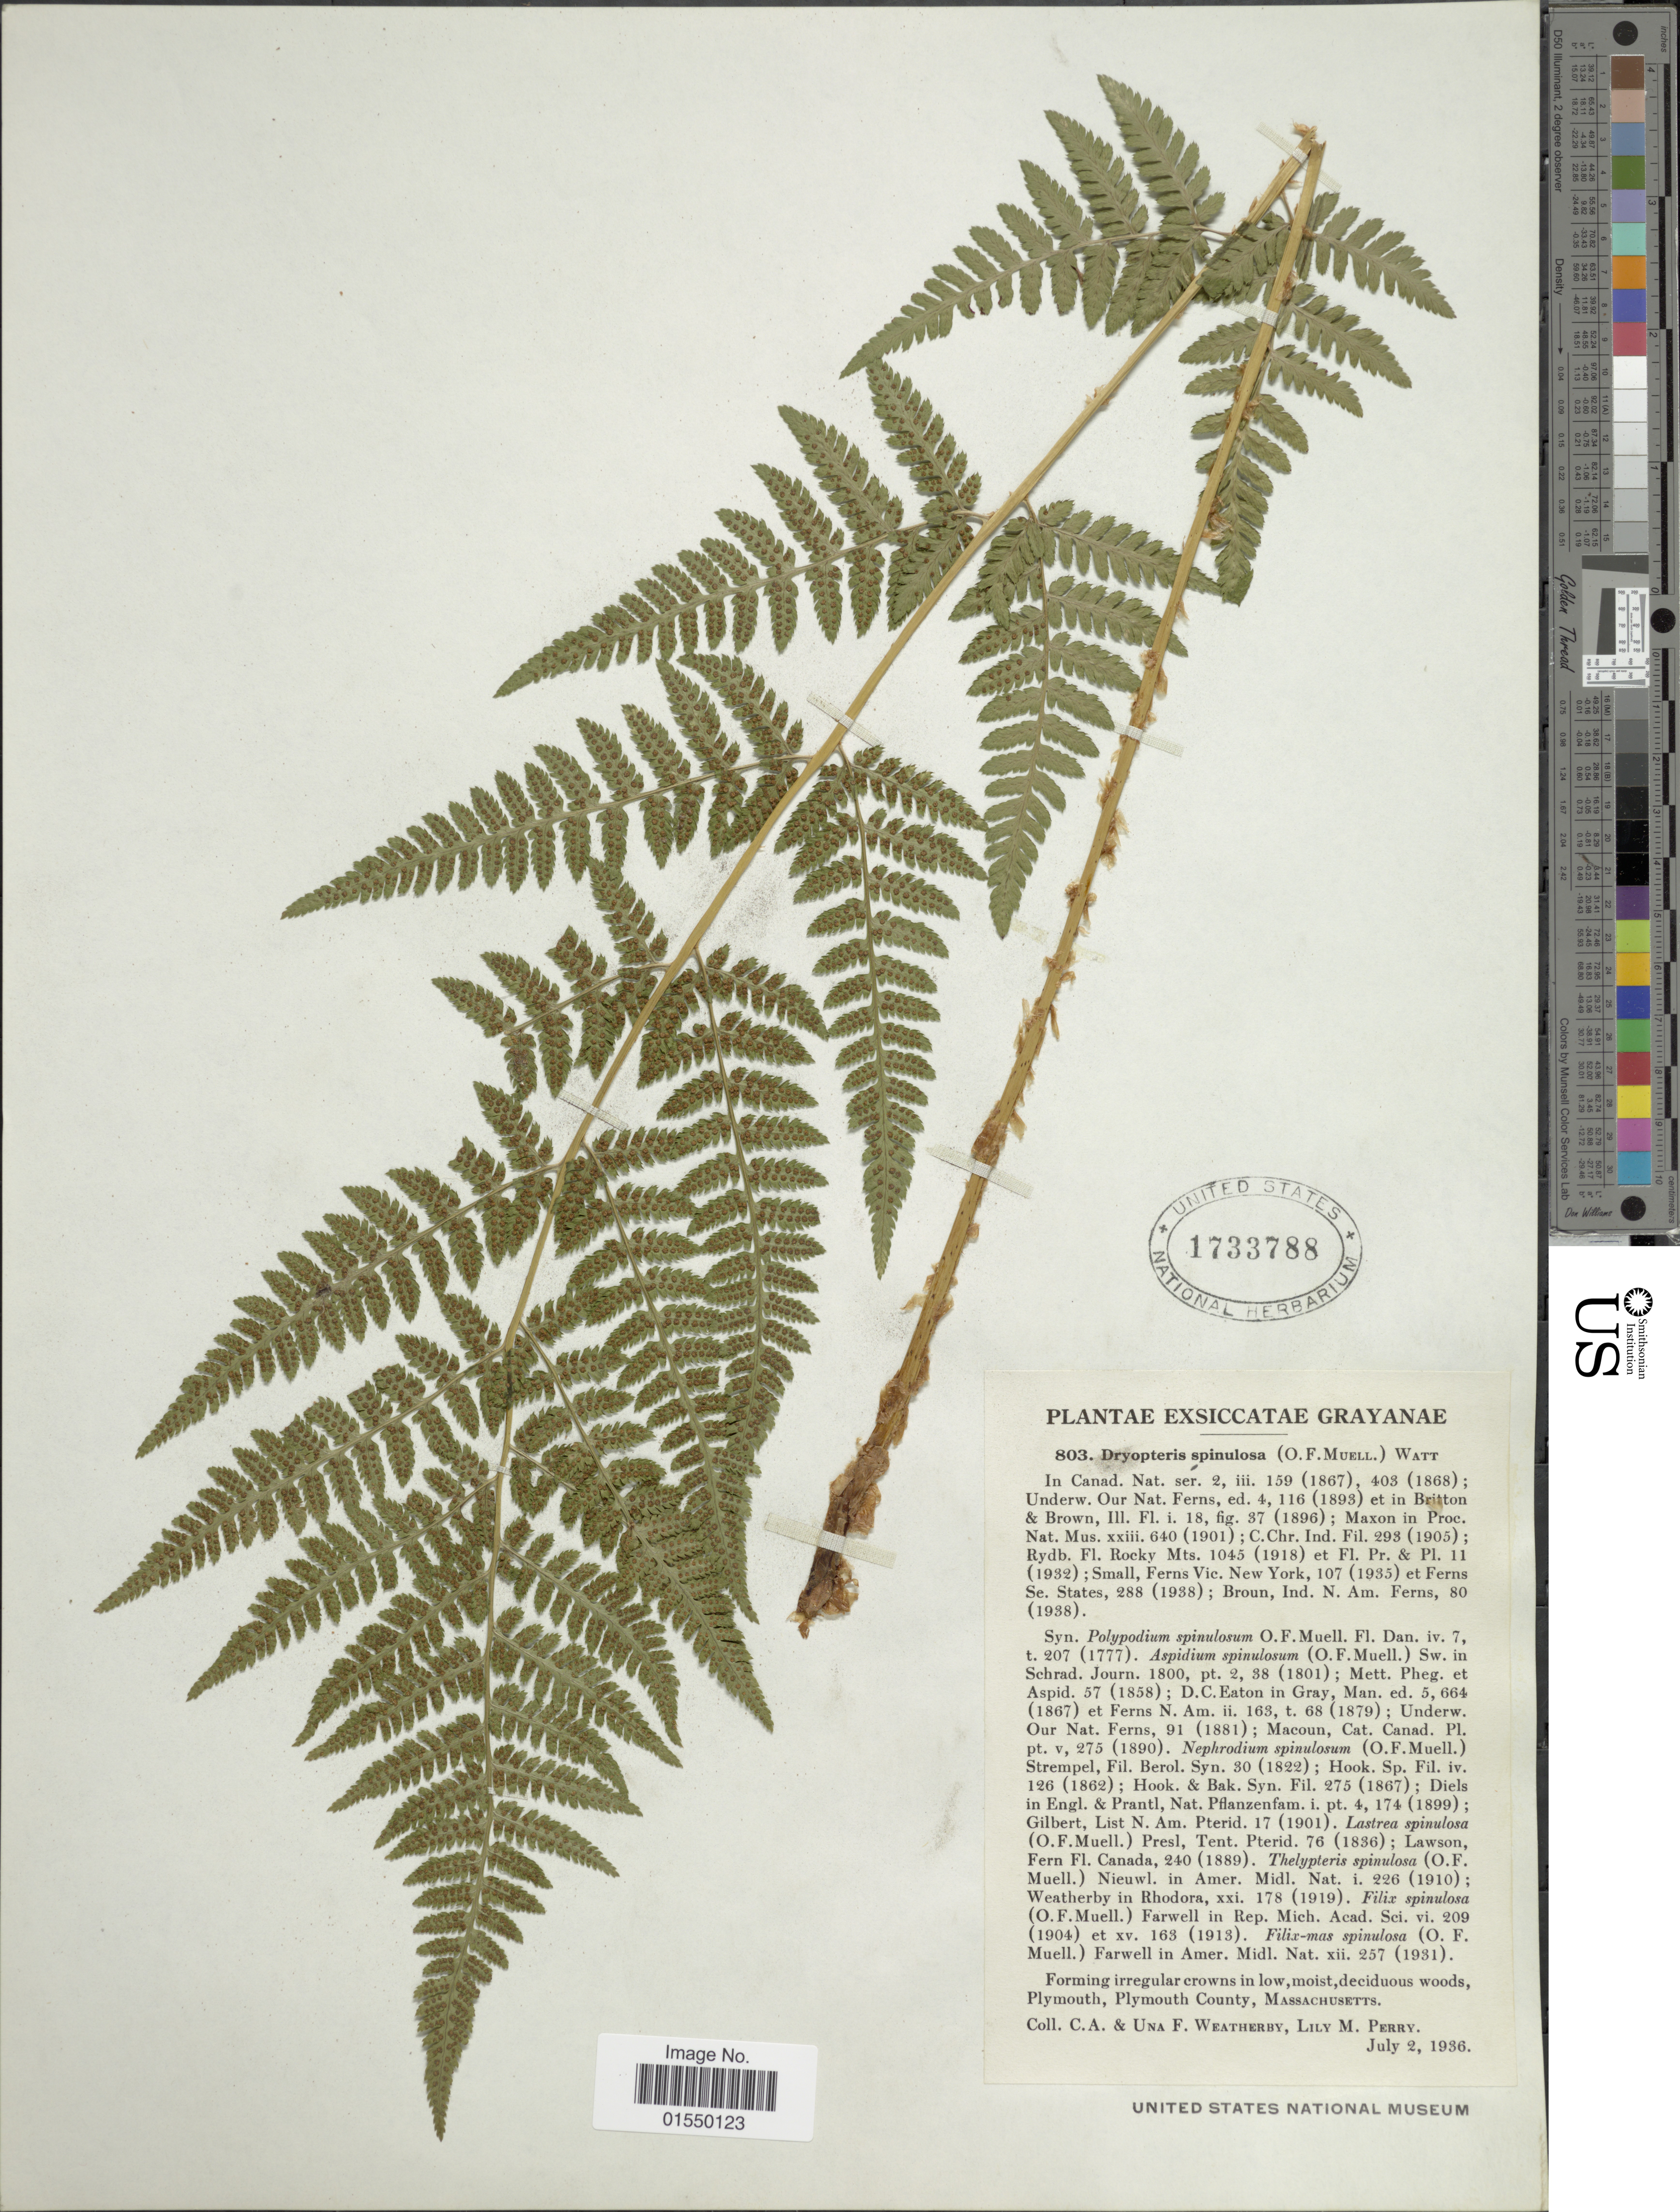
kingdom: Plantae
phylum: Tracheophyta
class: Polypodiopsida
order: Polypodiales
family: Dryopteridaceae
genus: Dryopteris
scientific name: Dryopteris carthusiana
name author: (Villars) H.P. Fuchs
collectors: C. A. Weatherby, U. L. Weatherby & L. M. Perry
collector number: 803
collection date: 1936-07-02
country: United States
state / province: Massachusetts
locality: Plymouth, Plymouth County, Massachusetts, Grayanae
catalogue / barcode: US 1733788